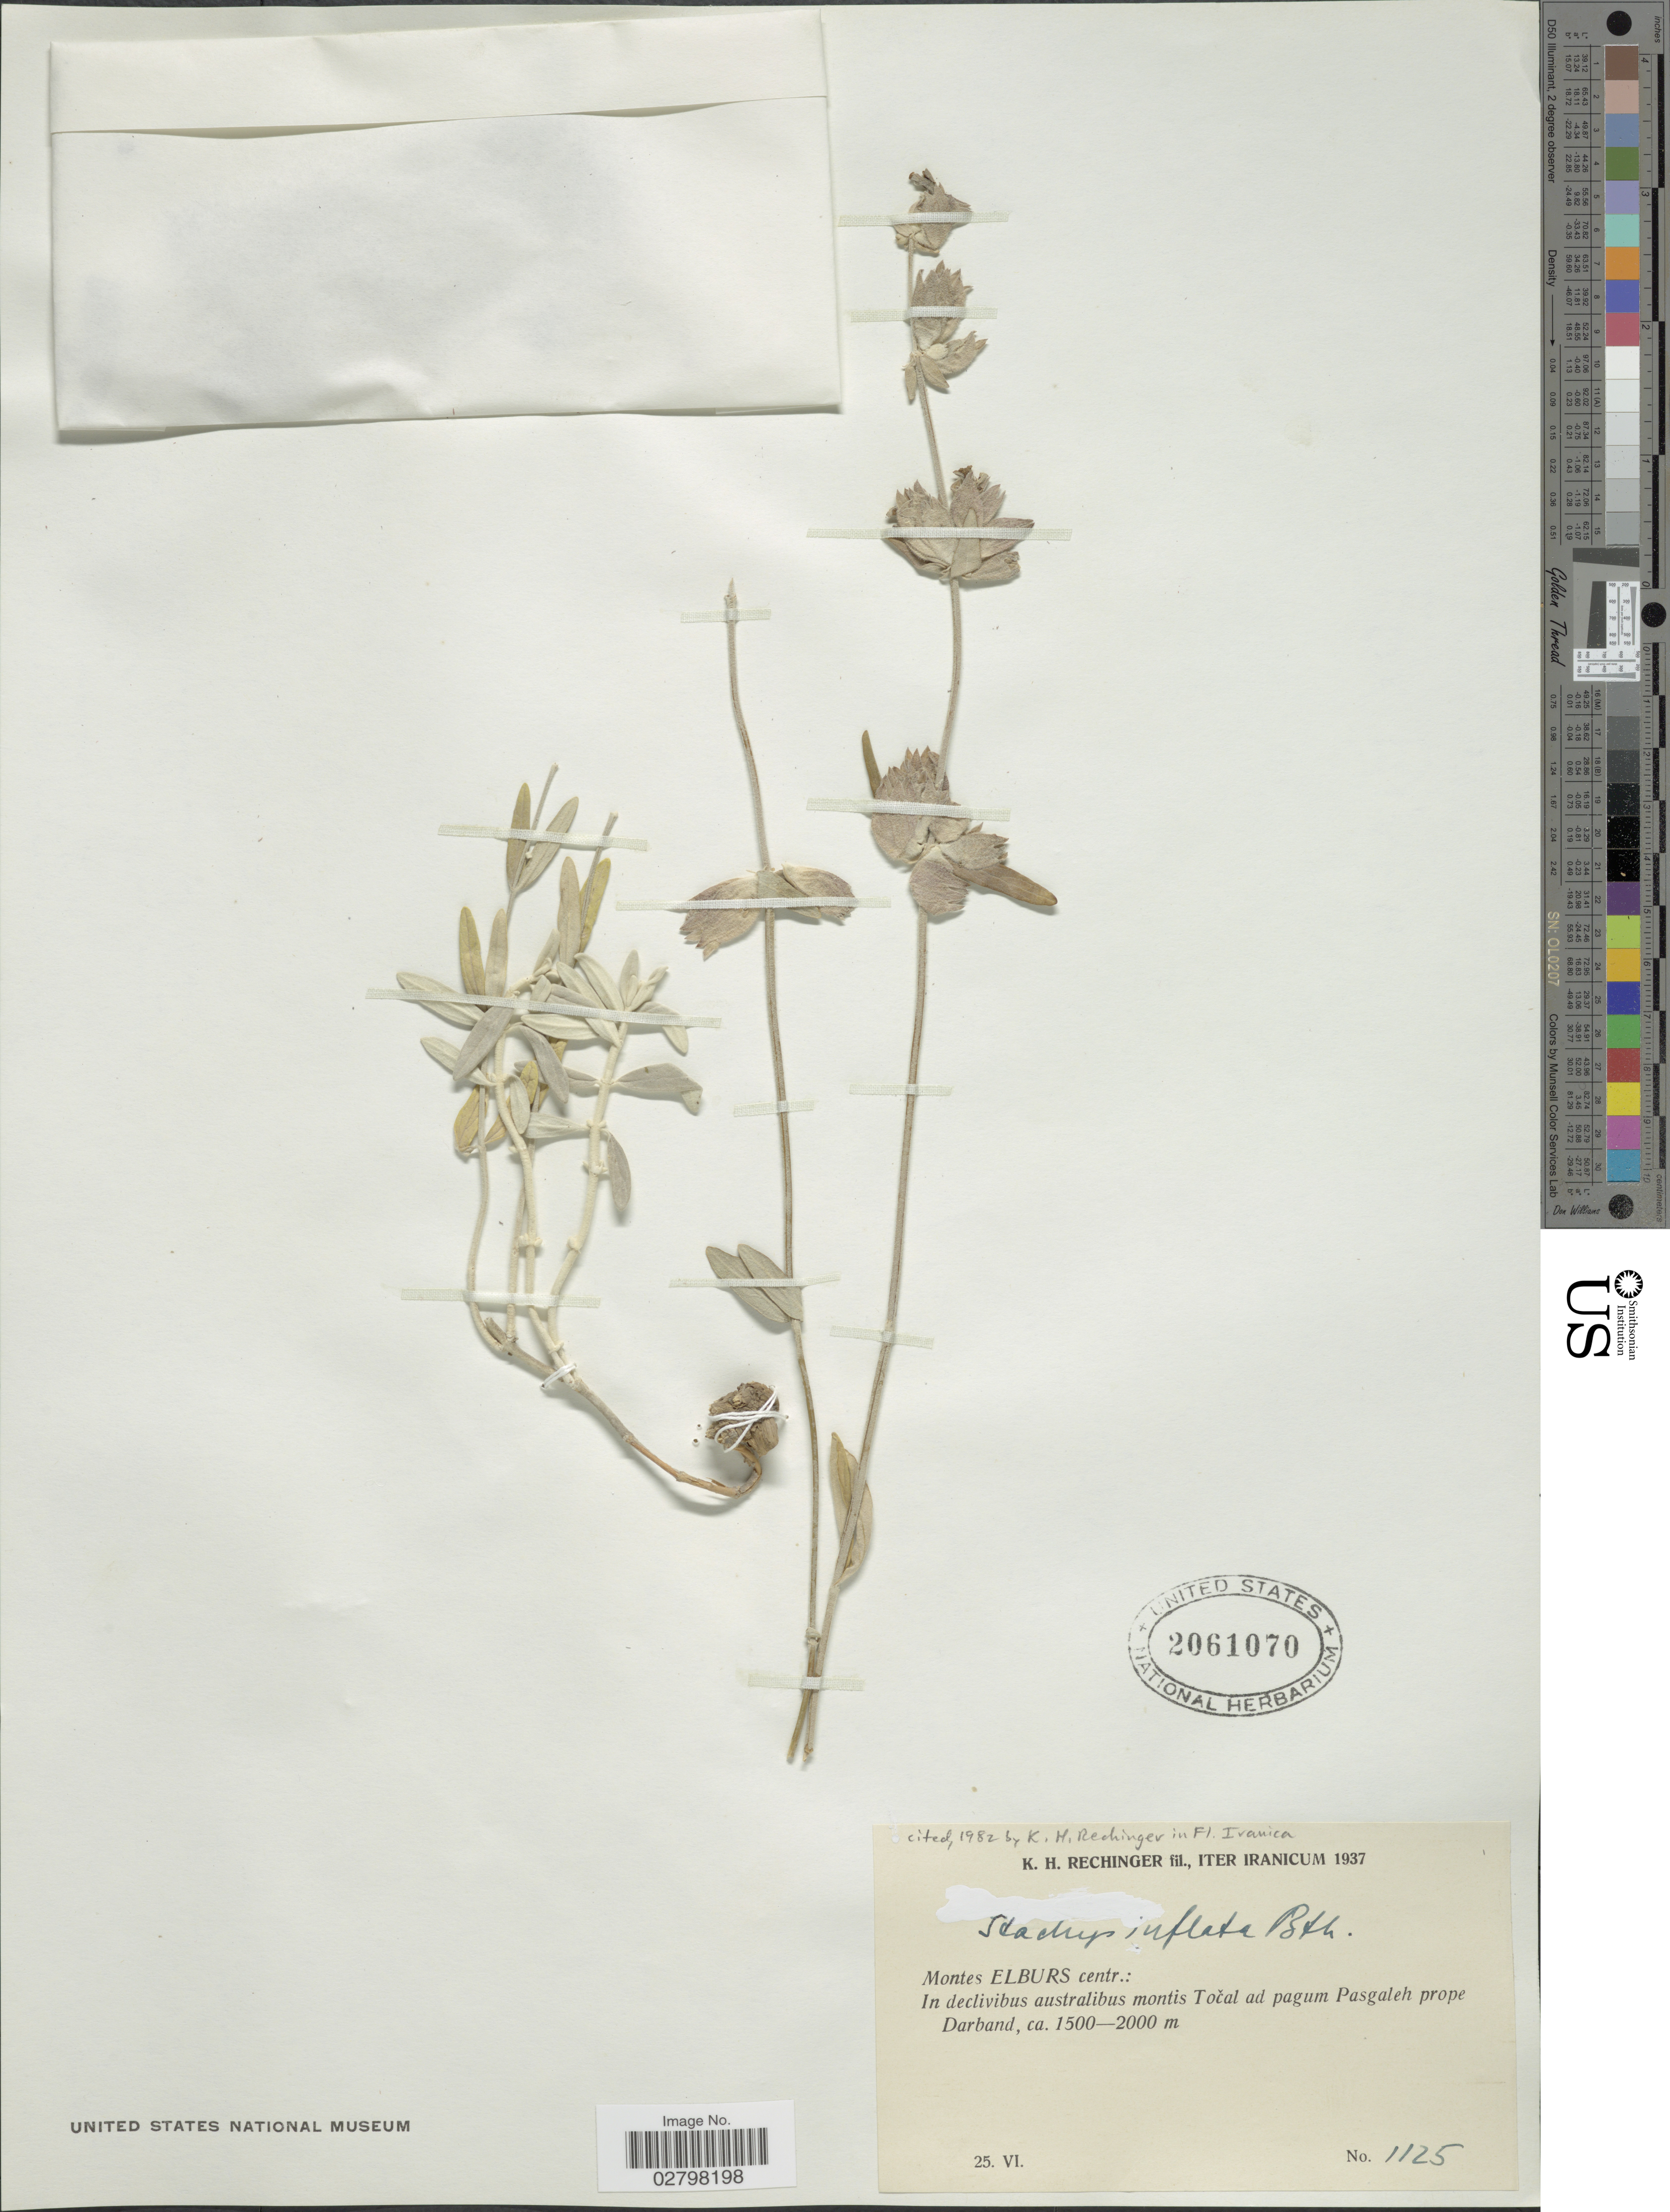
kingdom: Plantae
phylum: Tracheophyta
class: Magnoliopsida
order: Lamiales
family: Lamiaceae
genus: Stachys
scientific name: Stachys inflata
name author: Benth.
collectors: K. H. Rechinger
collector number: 1125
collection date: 1937-06-25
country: Iran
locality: Iter Iranicum. Montes Elburs centr.: In declivibus australibus montis Tocal ad pagum Pasgaleh prope Darband.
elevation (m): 1500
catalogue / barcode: US 2061070